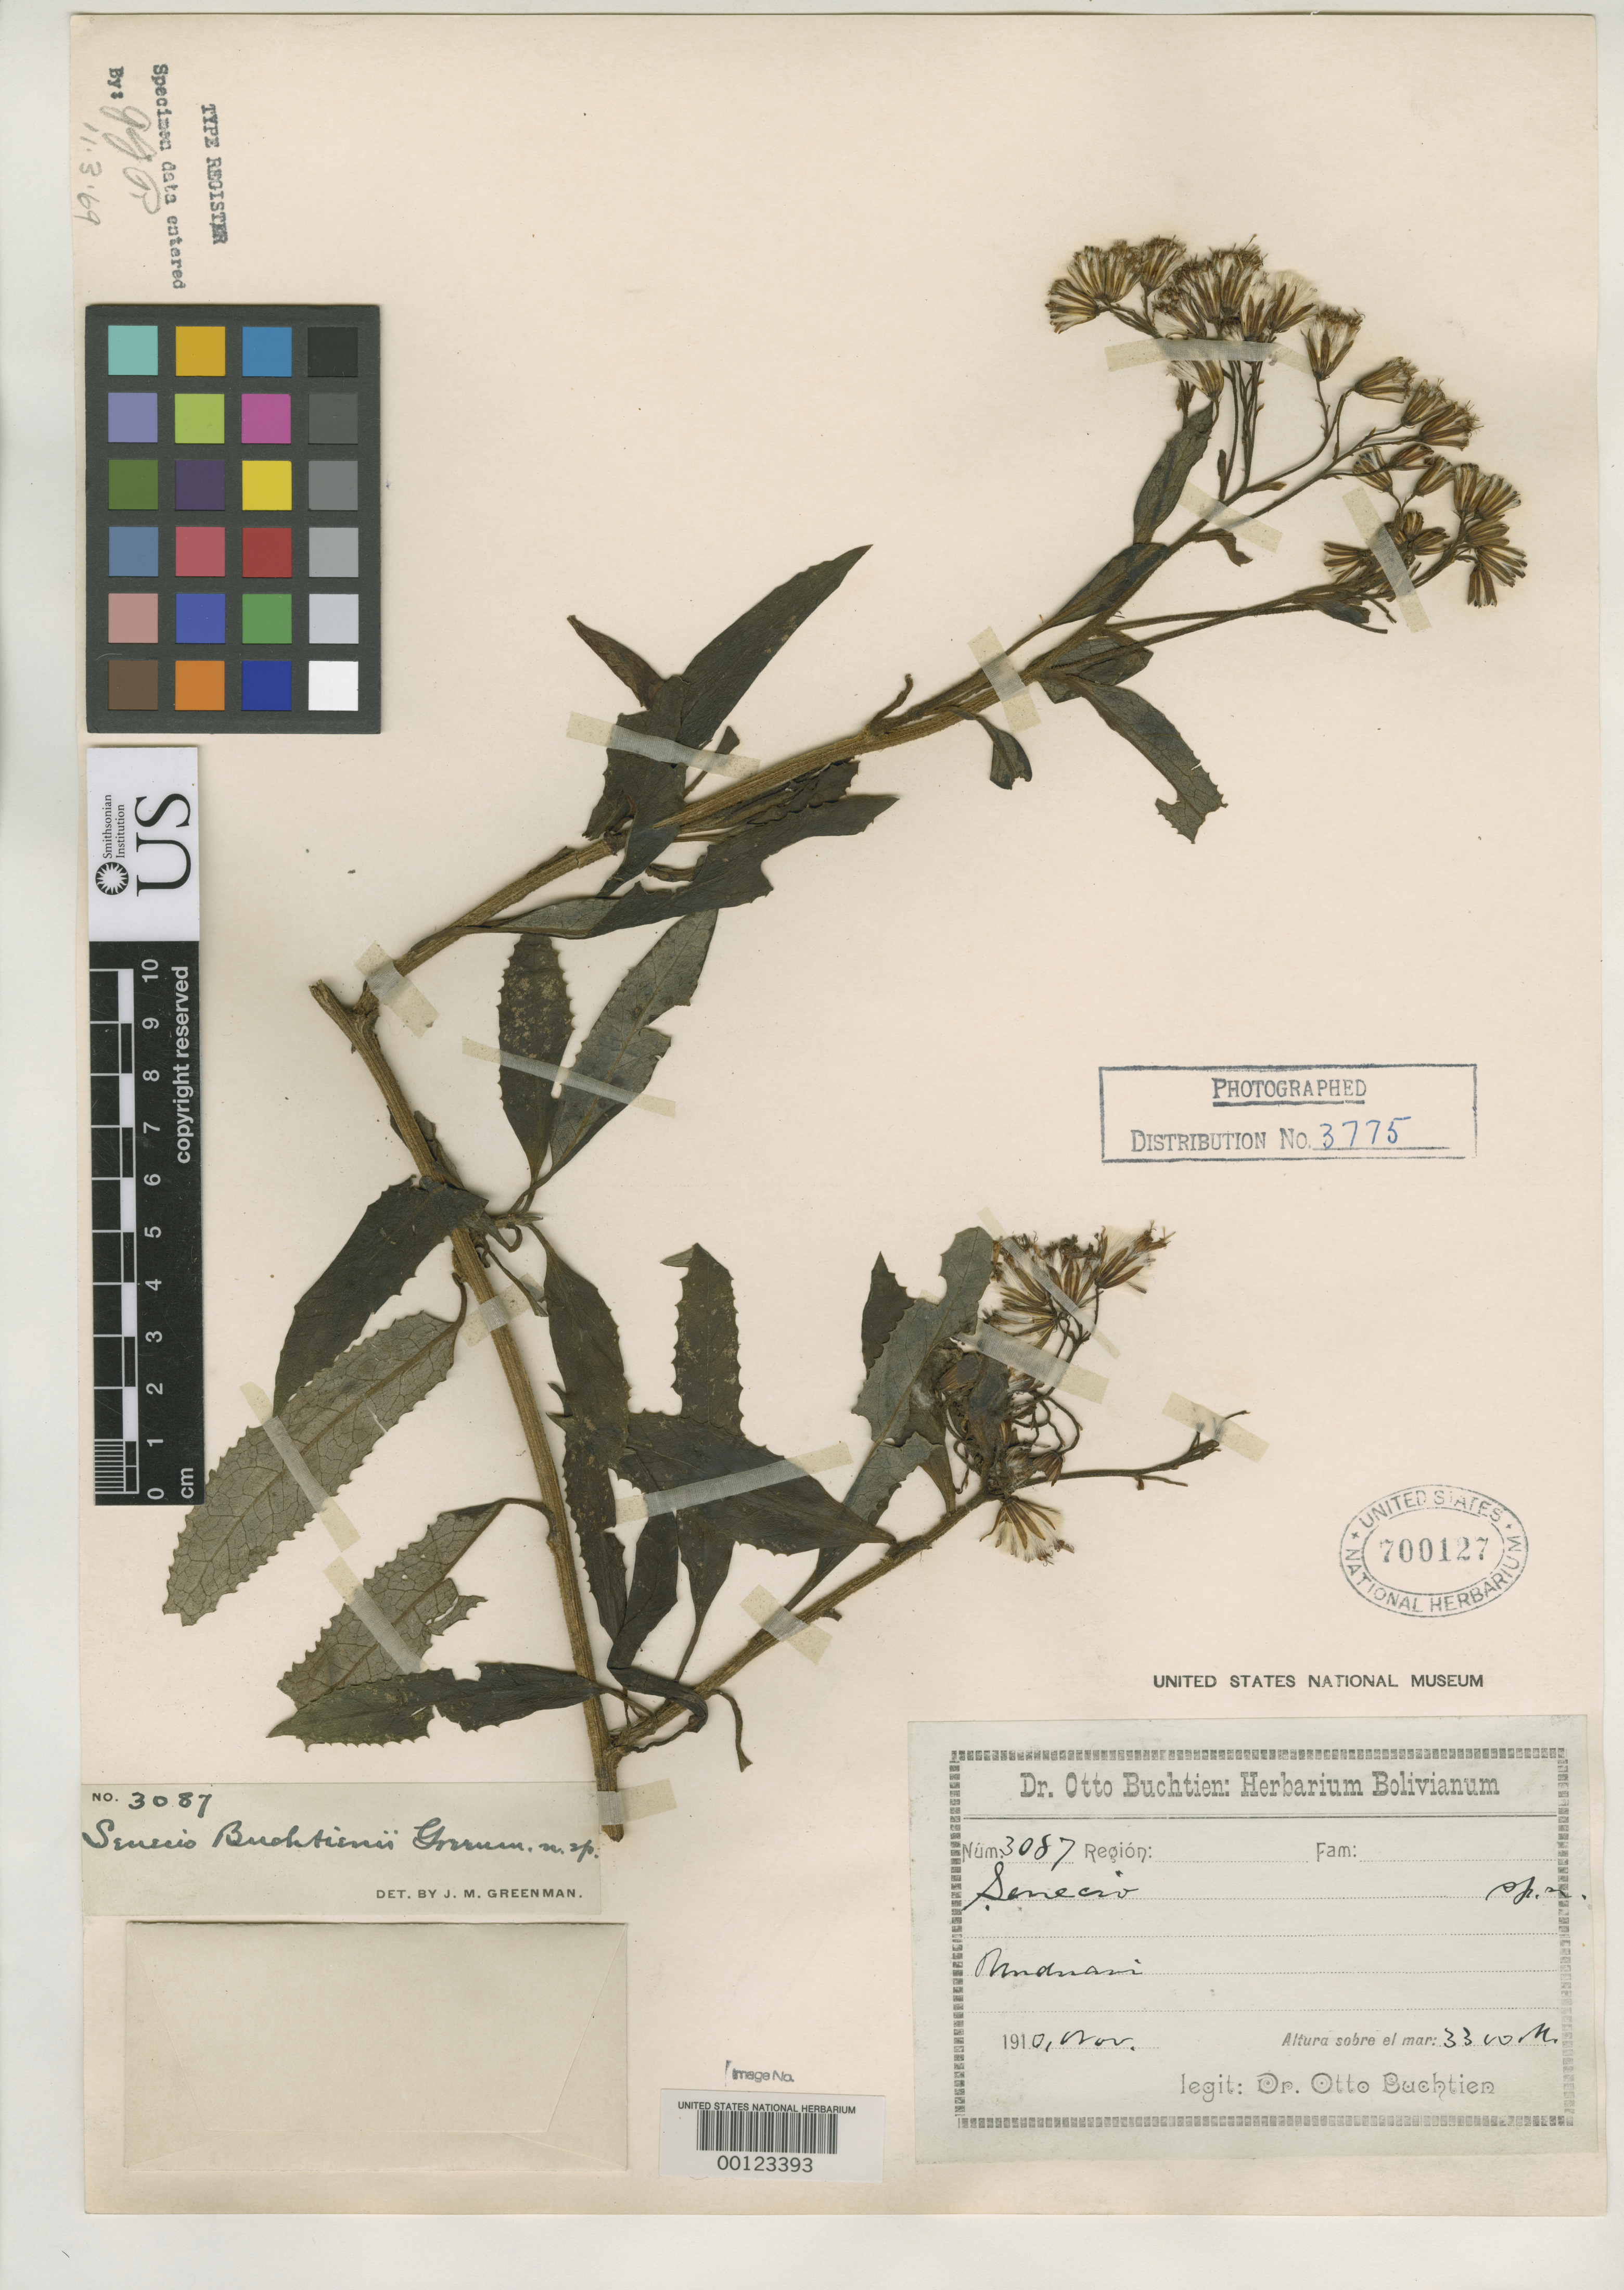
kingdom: Plantae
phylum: Tracheophyta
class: Magnoliopsida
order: Asterales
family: Asteraceae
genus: Senecio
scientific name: Senecio buchtienii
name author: Greenm.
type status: Lectotype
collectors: O. Buchtien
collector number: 3087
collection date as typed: Nov 1910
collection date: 1910-11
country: Bolivia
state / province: La Paz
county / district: Nor Yungas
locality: Unduavi.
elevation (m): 3300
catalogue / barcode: US 700127